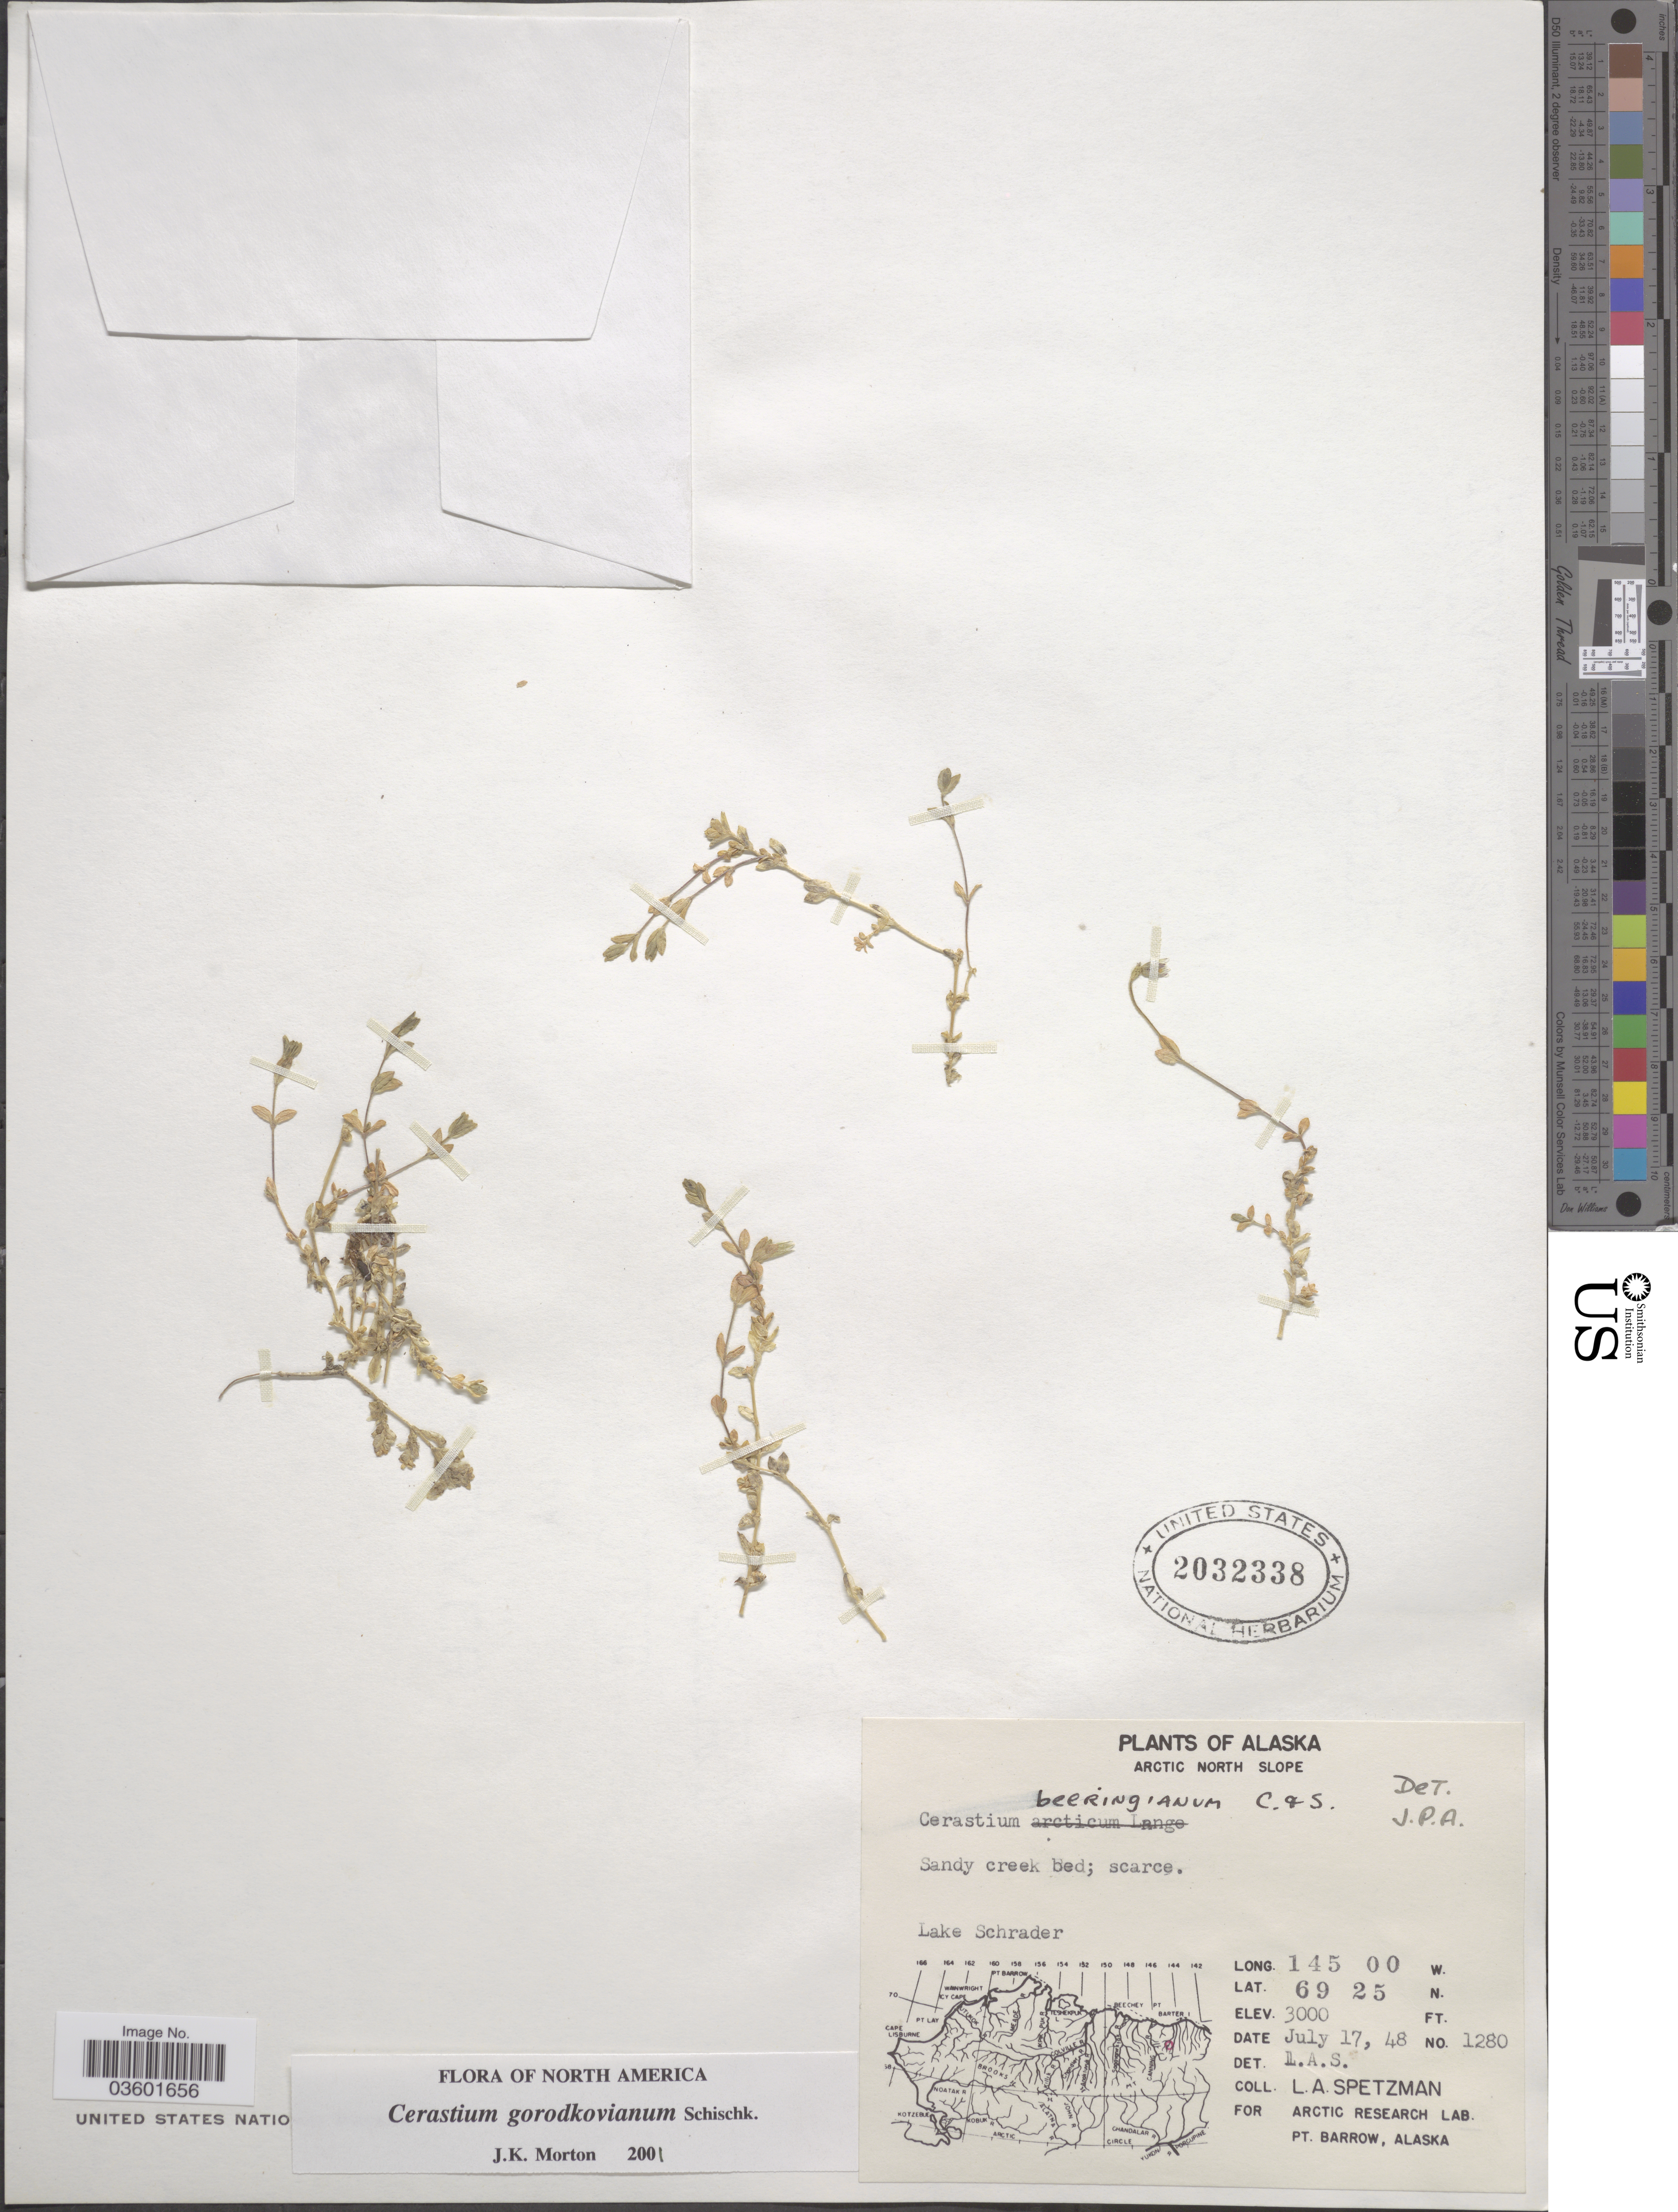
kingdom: Plantae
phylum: Tracheophyta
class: Magnoliopsida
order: Caryophyllales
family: Caryophyllaceae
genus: Cerastium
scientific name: Cerastium gorodkovianum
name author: Schischk.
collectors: L. Spetzman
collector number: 1280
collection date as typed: Transcribed d/m/y: 17/7/48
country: United States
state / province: Alaska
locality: Arctic North Slope. Lake Schrader.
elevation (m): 914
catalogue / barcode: US 2032338